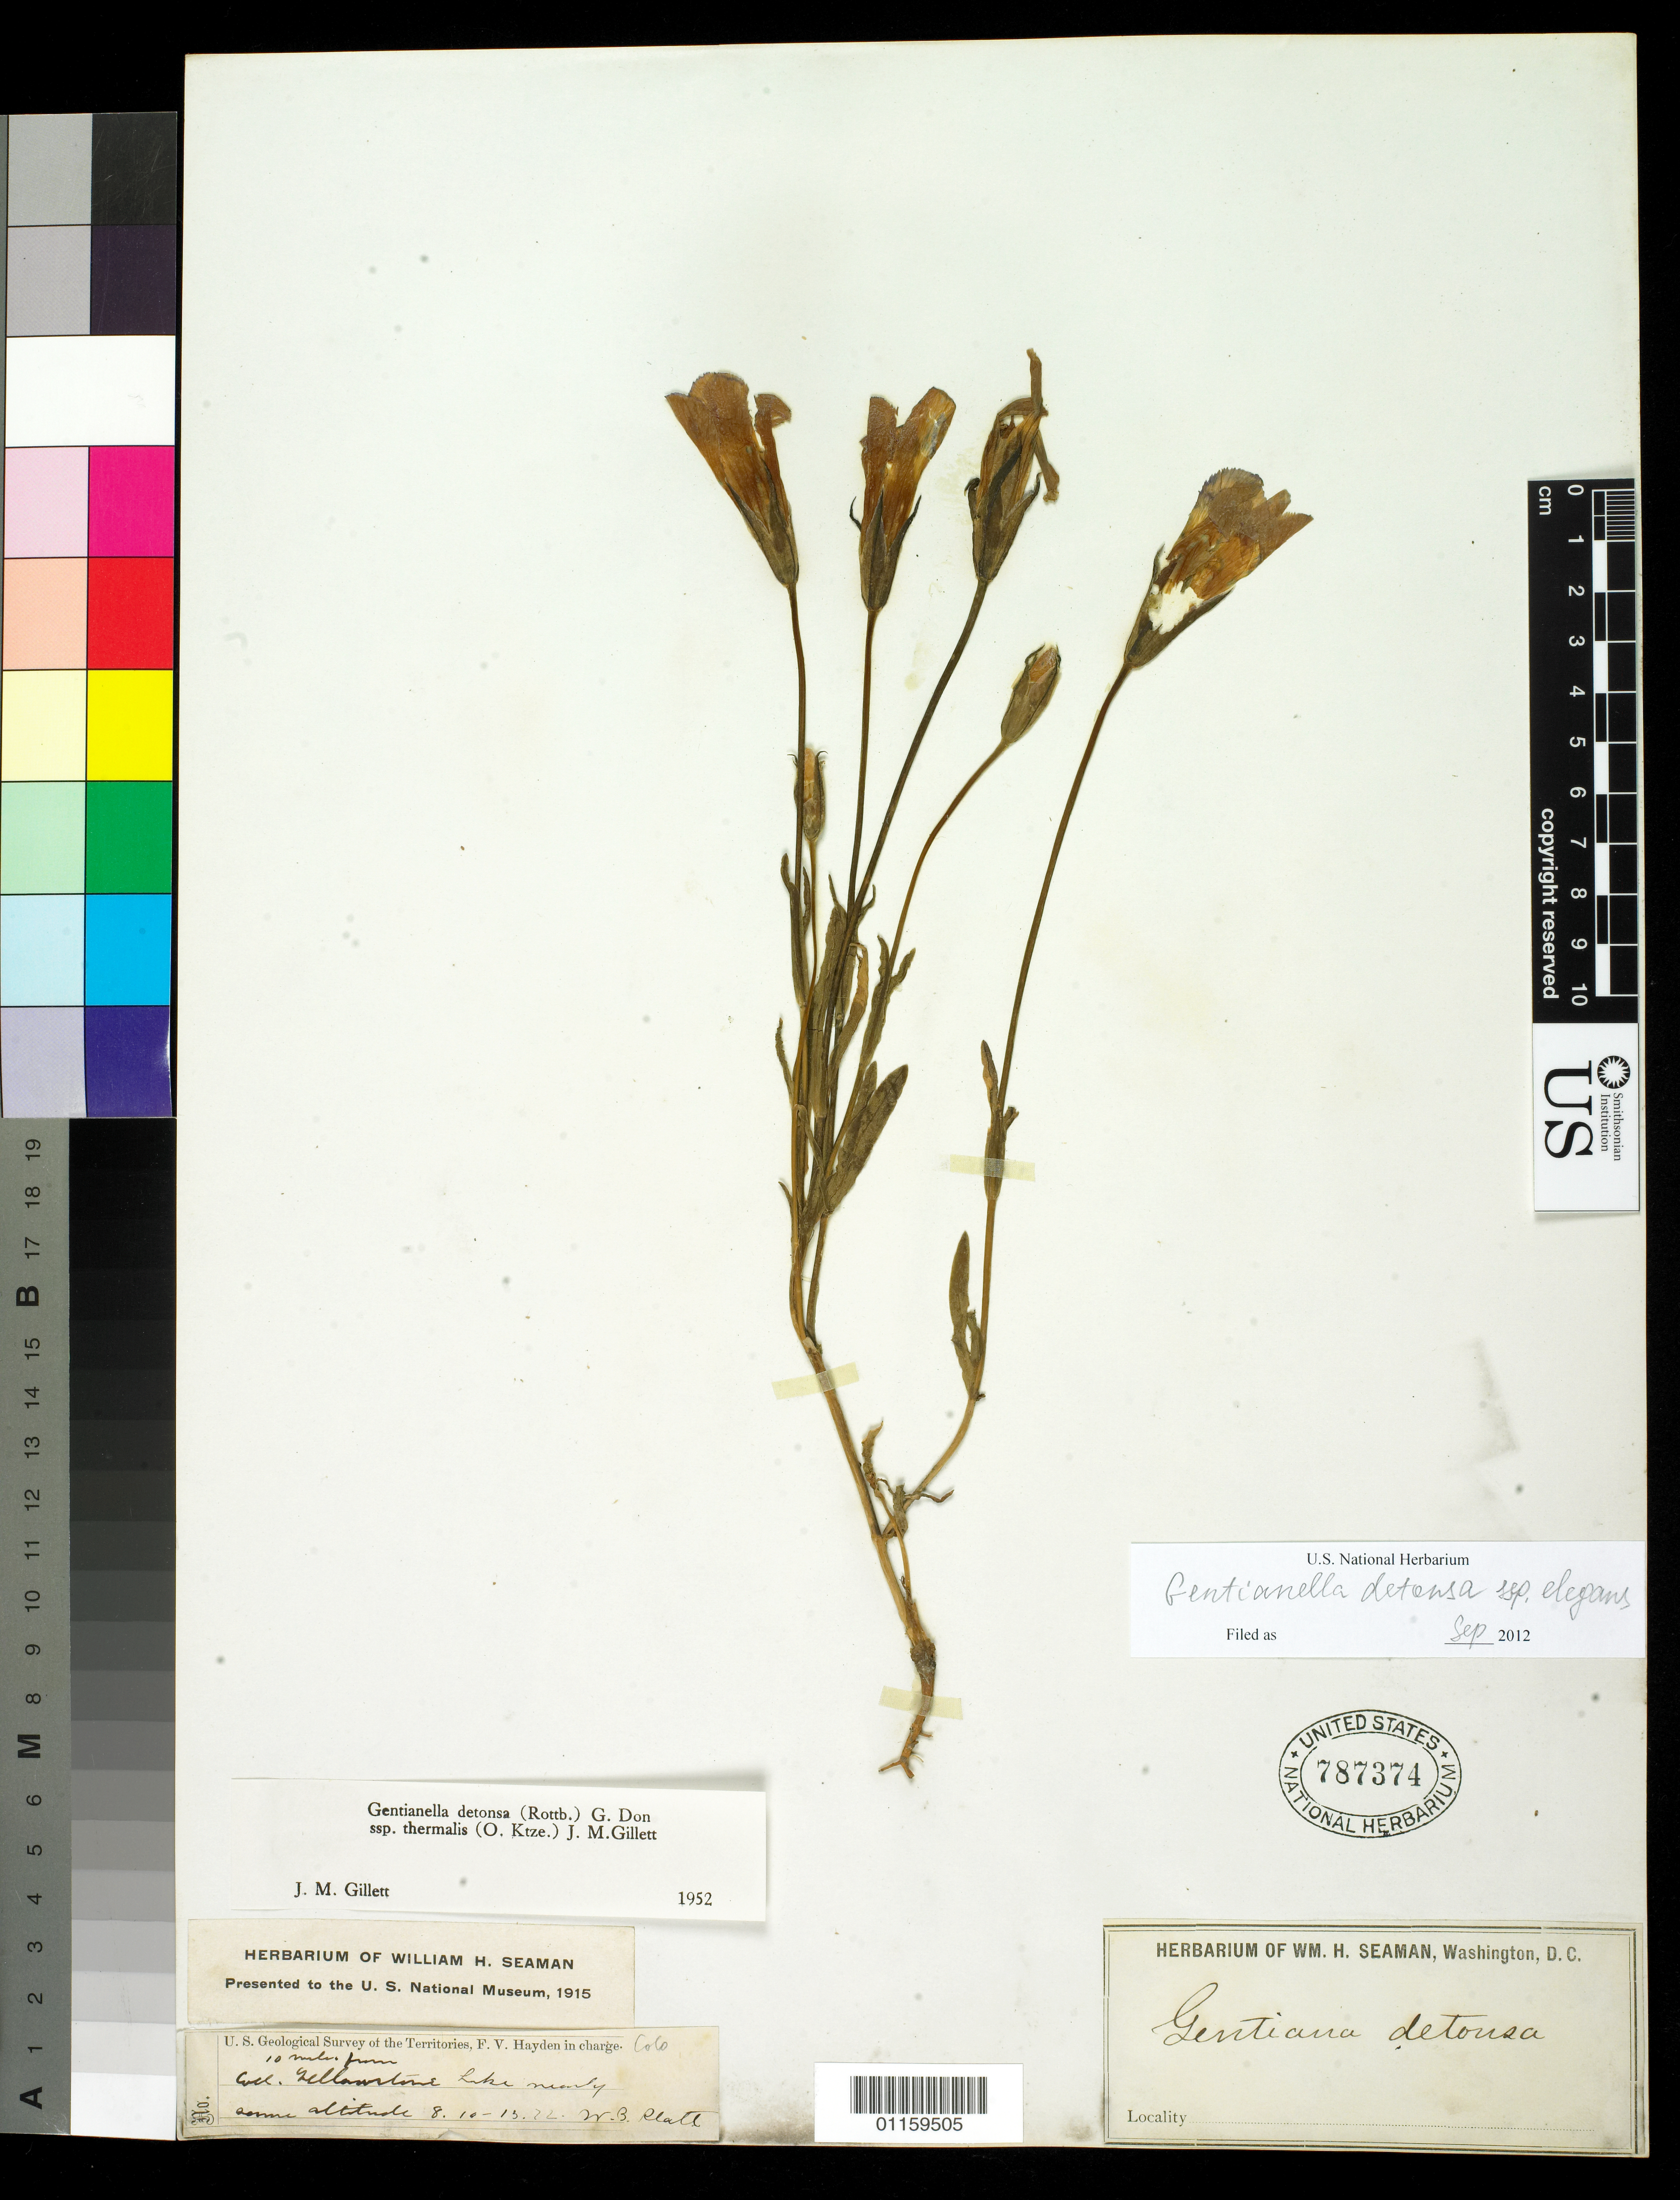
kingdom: Plantae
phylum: Tracheophyta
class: Magnoliopsida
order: Gentianales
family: Gentianaceae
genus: Gentianella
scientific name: Gentianella detonsa subsp. elegans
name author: (A. Gray) J.M. Gillett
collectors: D. Elliot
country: United States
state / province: Wyoming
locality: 10 miles from Yellowstone Lake[…] , alt. 8.10 - 13.72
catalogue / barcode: US 787374